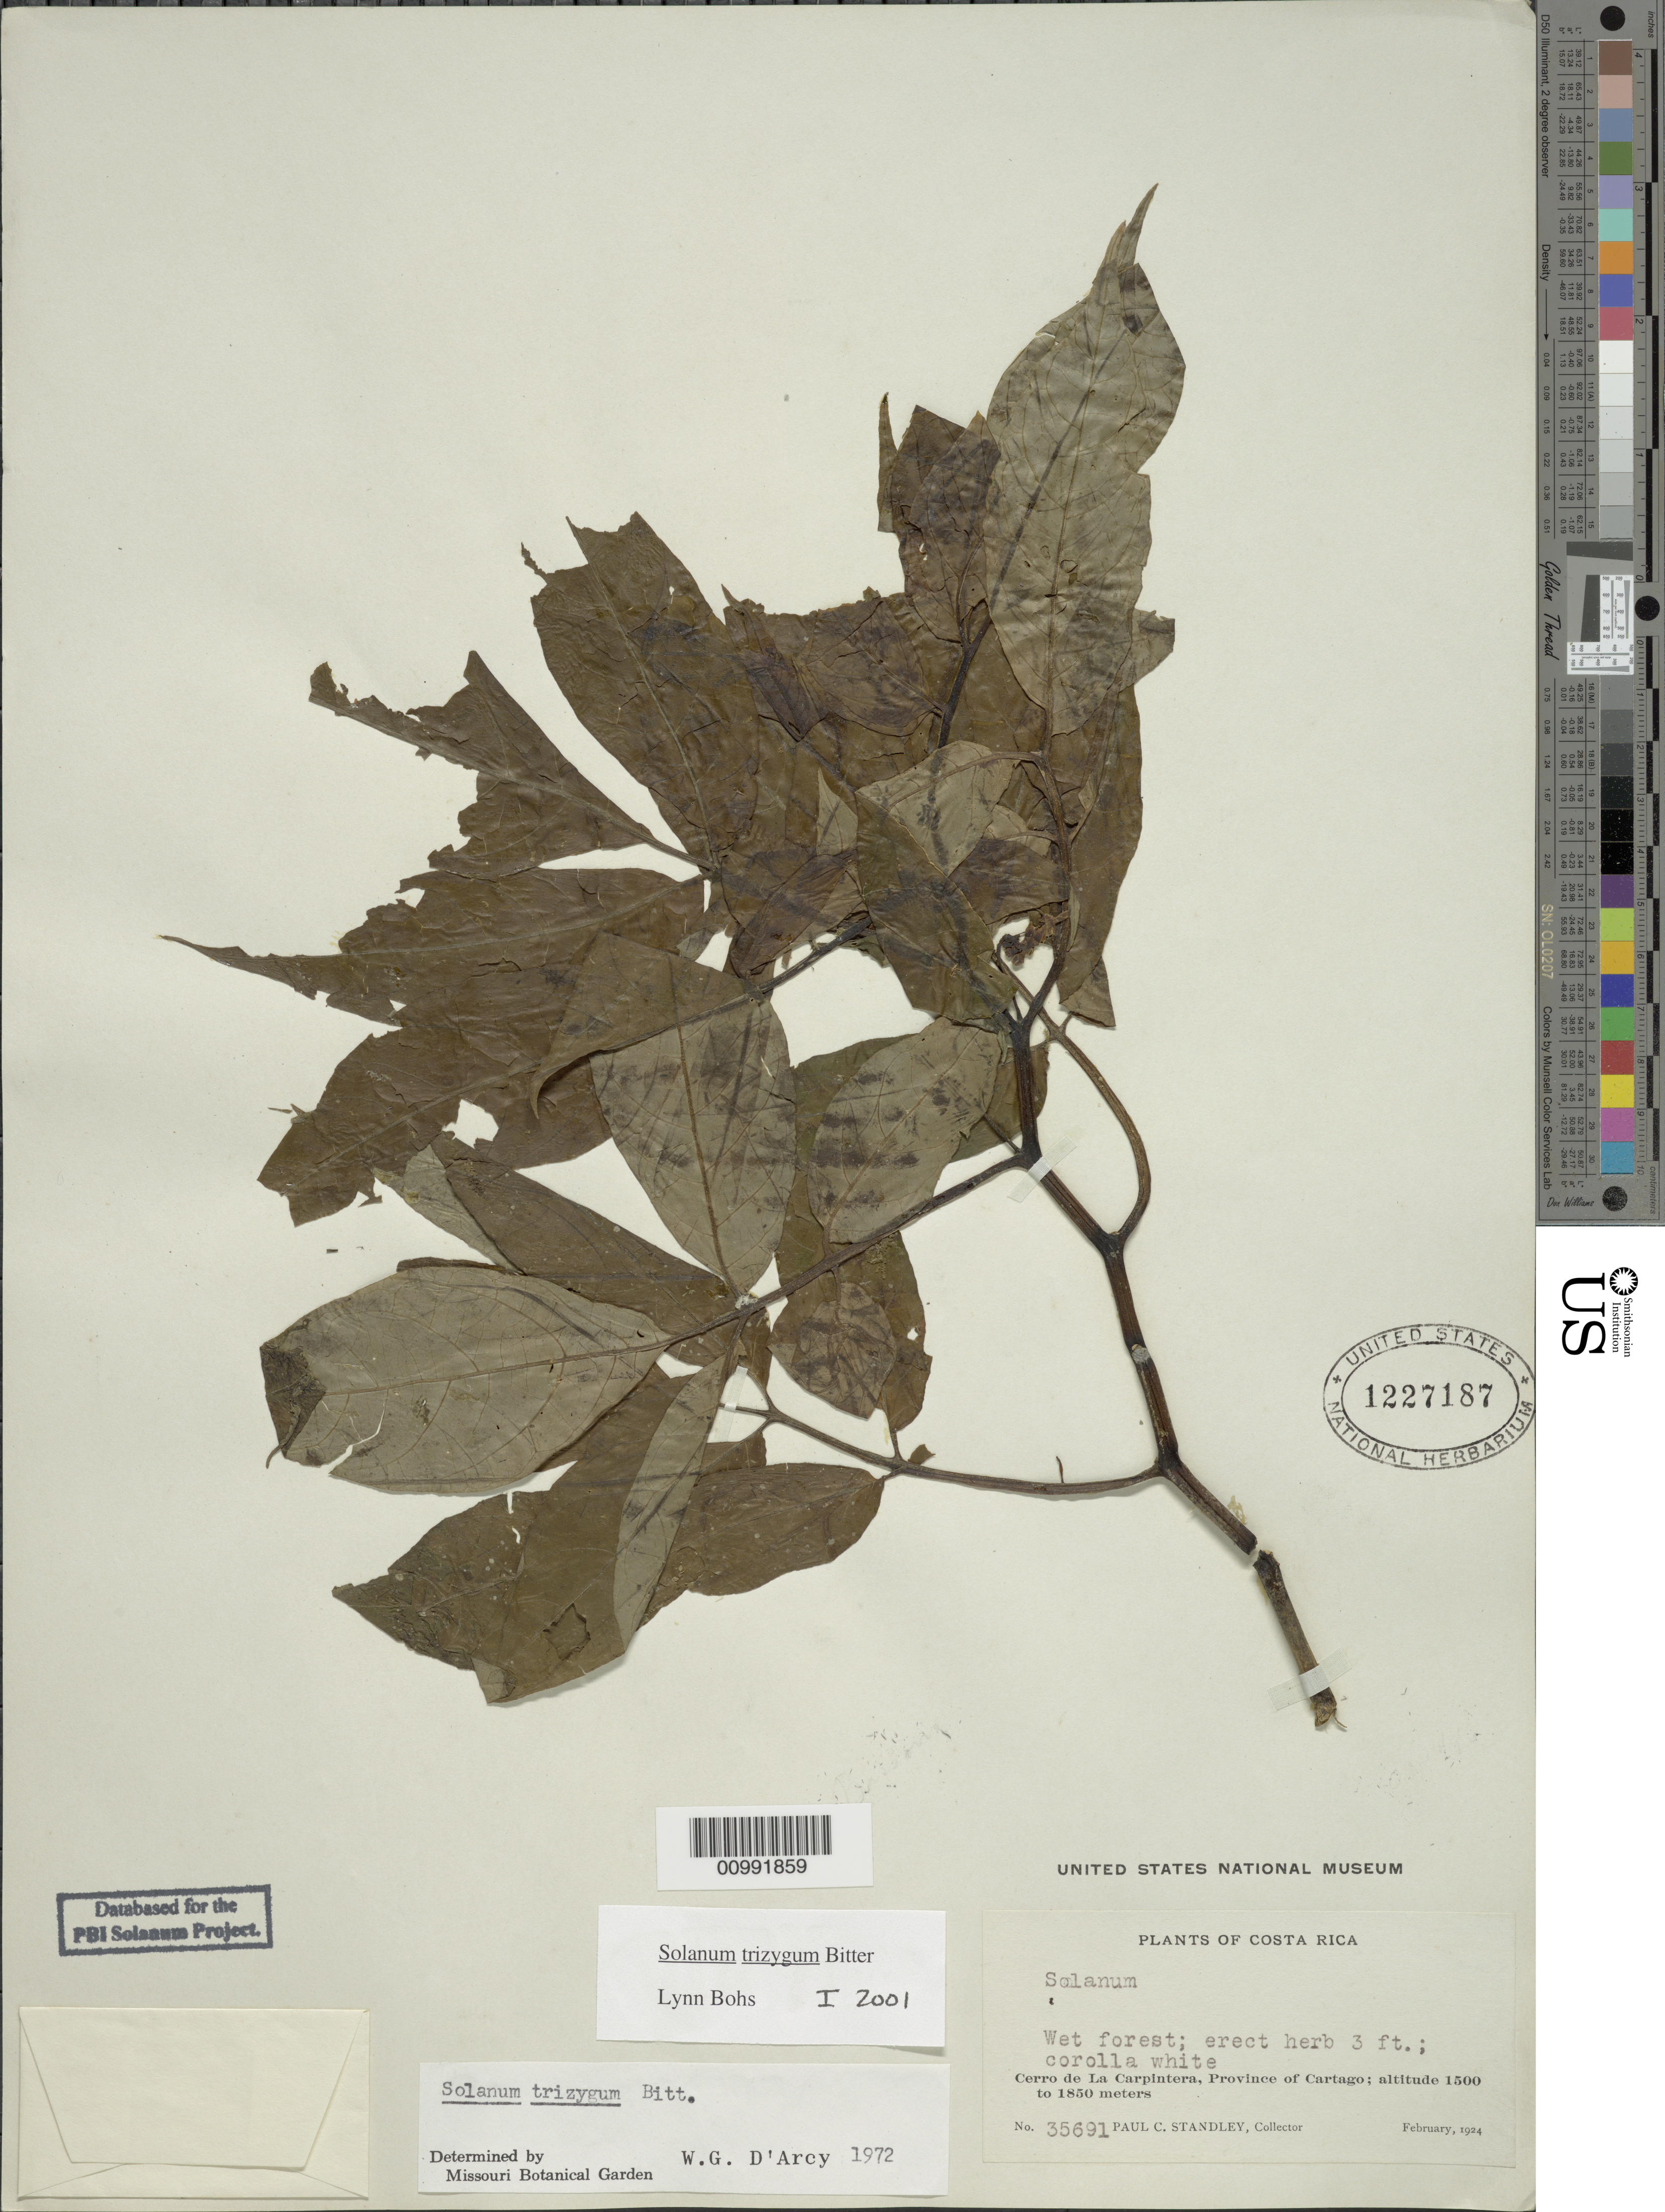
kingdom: Plantae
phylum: Tracheophyta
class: Magnoliopsida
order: Solanales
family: Solanaceae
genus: Solanum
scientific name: Solanum trizygum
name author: Bitter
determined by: Bohs, L. A.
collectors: P. C. Standley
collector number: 35691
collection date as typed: Feb 1924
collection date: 1924-02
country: Costa Rica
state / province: Cartago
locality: Cerro de La Carpintera.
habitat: Wet forest.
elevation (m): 1500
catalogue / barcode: US 1227187